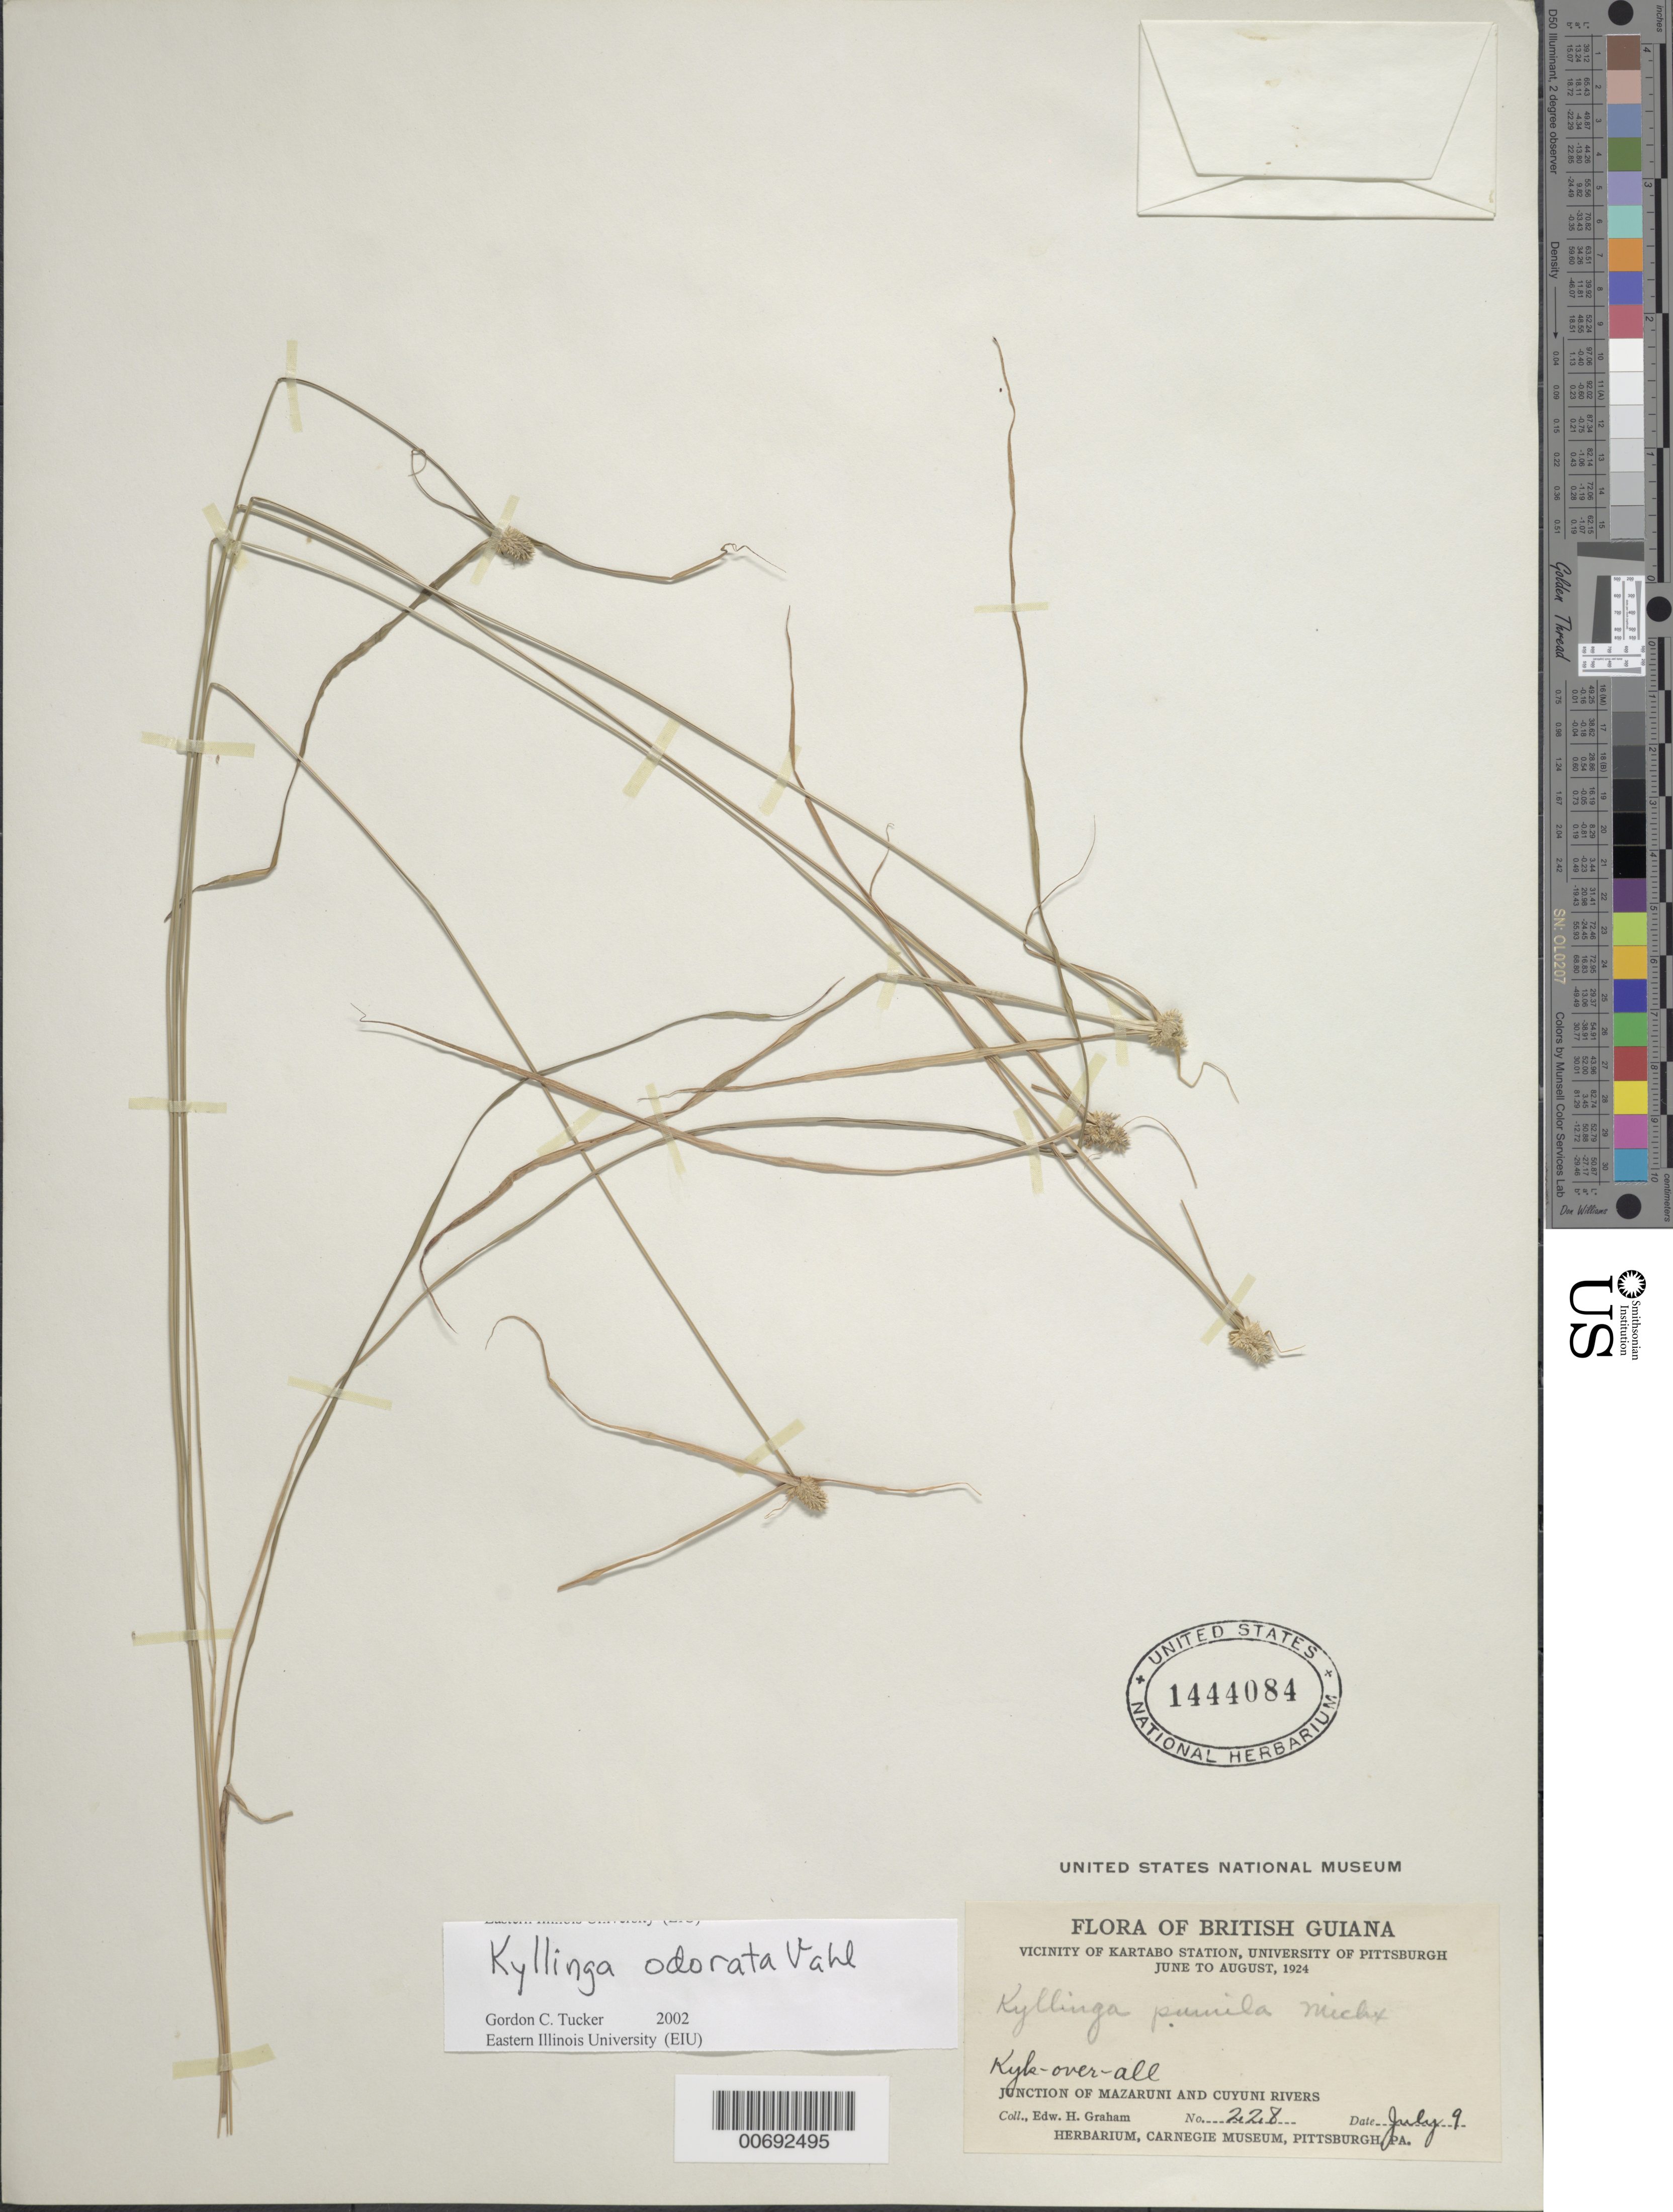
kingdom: Plantae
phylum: Tracheophyta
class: Liliopsida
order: Poales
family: Cyperaceae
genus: Cyperus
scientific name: Cyperus sesquiflorus subsp. sesquiflorus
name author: (Torr.) Mattf. & Kük.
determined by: Strong, M. T., (US), Smithsonian Institution - National Museum of Natural History (UNITED STATES)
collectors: E. H. Graham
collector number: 228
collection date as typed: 9-Jul-24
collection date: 1924-07-09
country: Guyana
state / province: Cuyuni-Mazaruni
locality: Kyk over al, Kartabo Station, vic., junction of Mazaruni & Cuyuni rivers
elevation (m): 100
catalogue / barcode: US 1444084